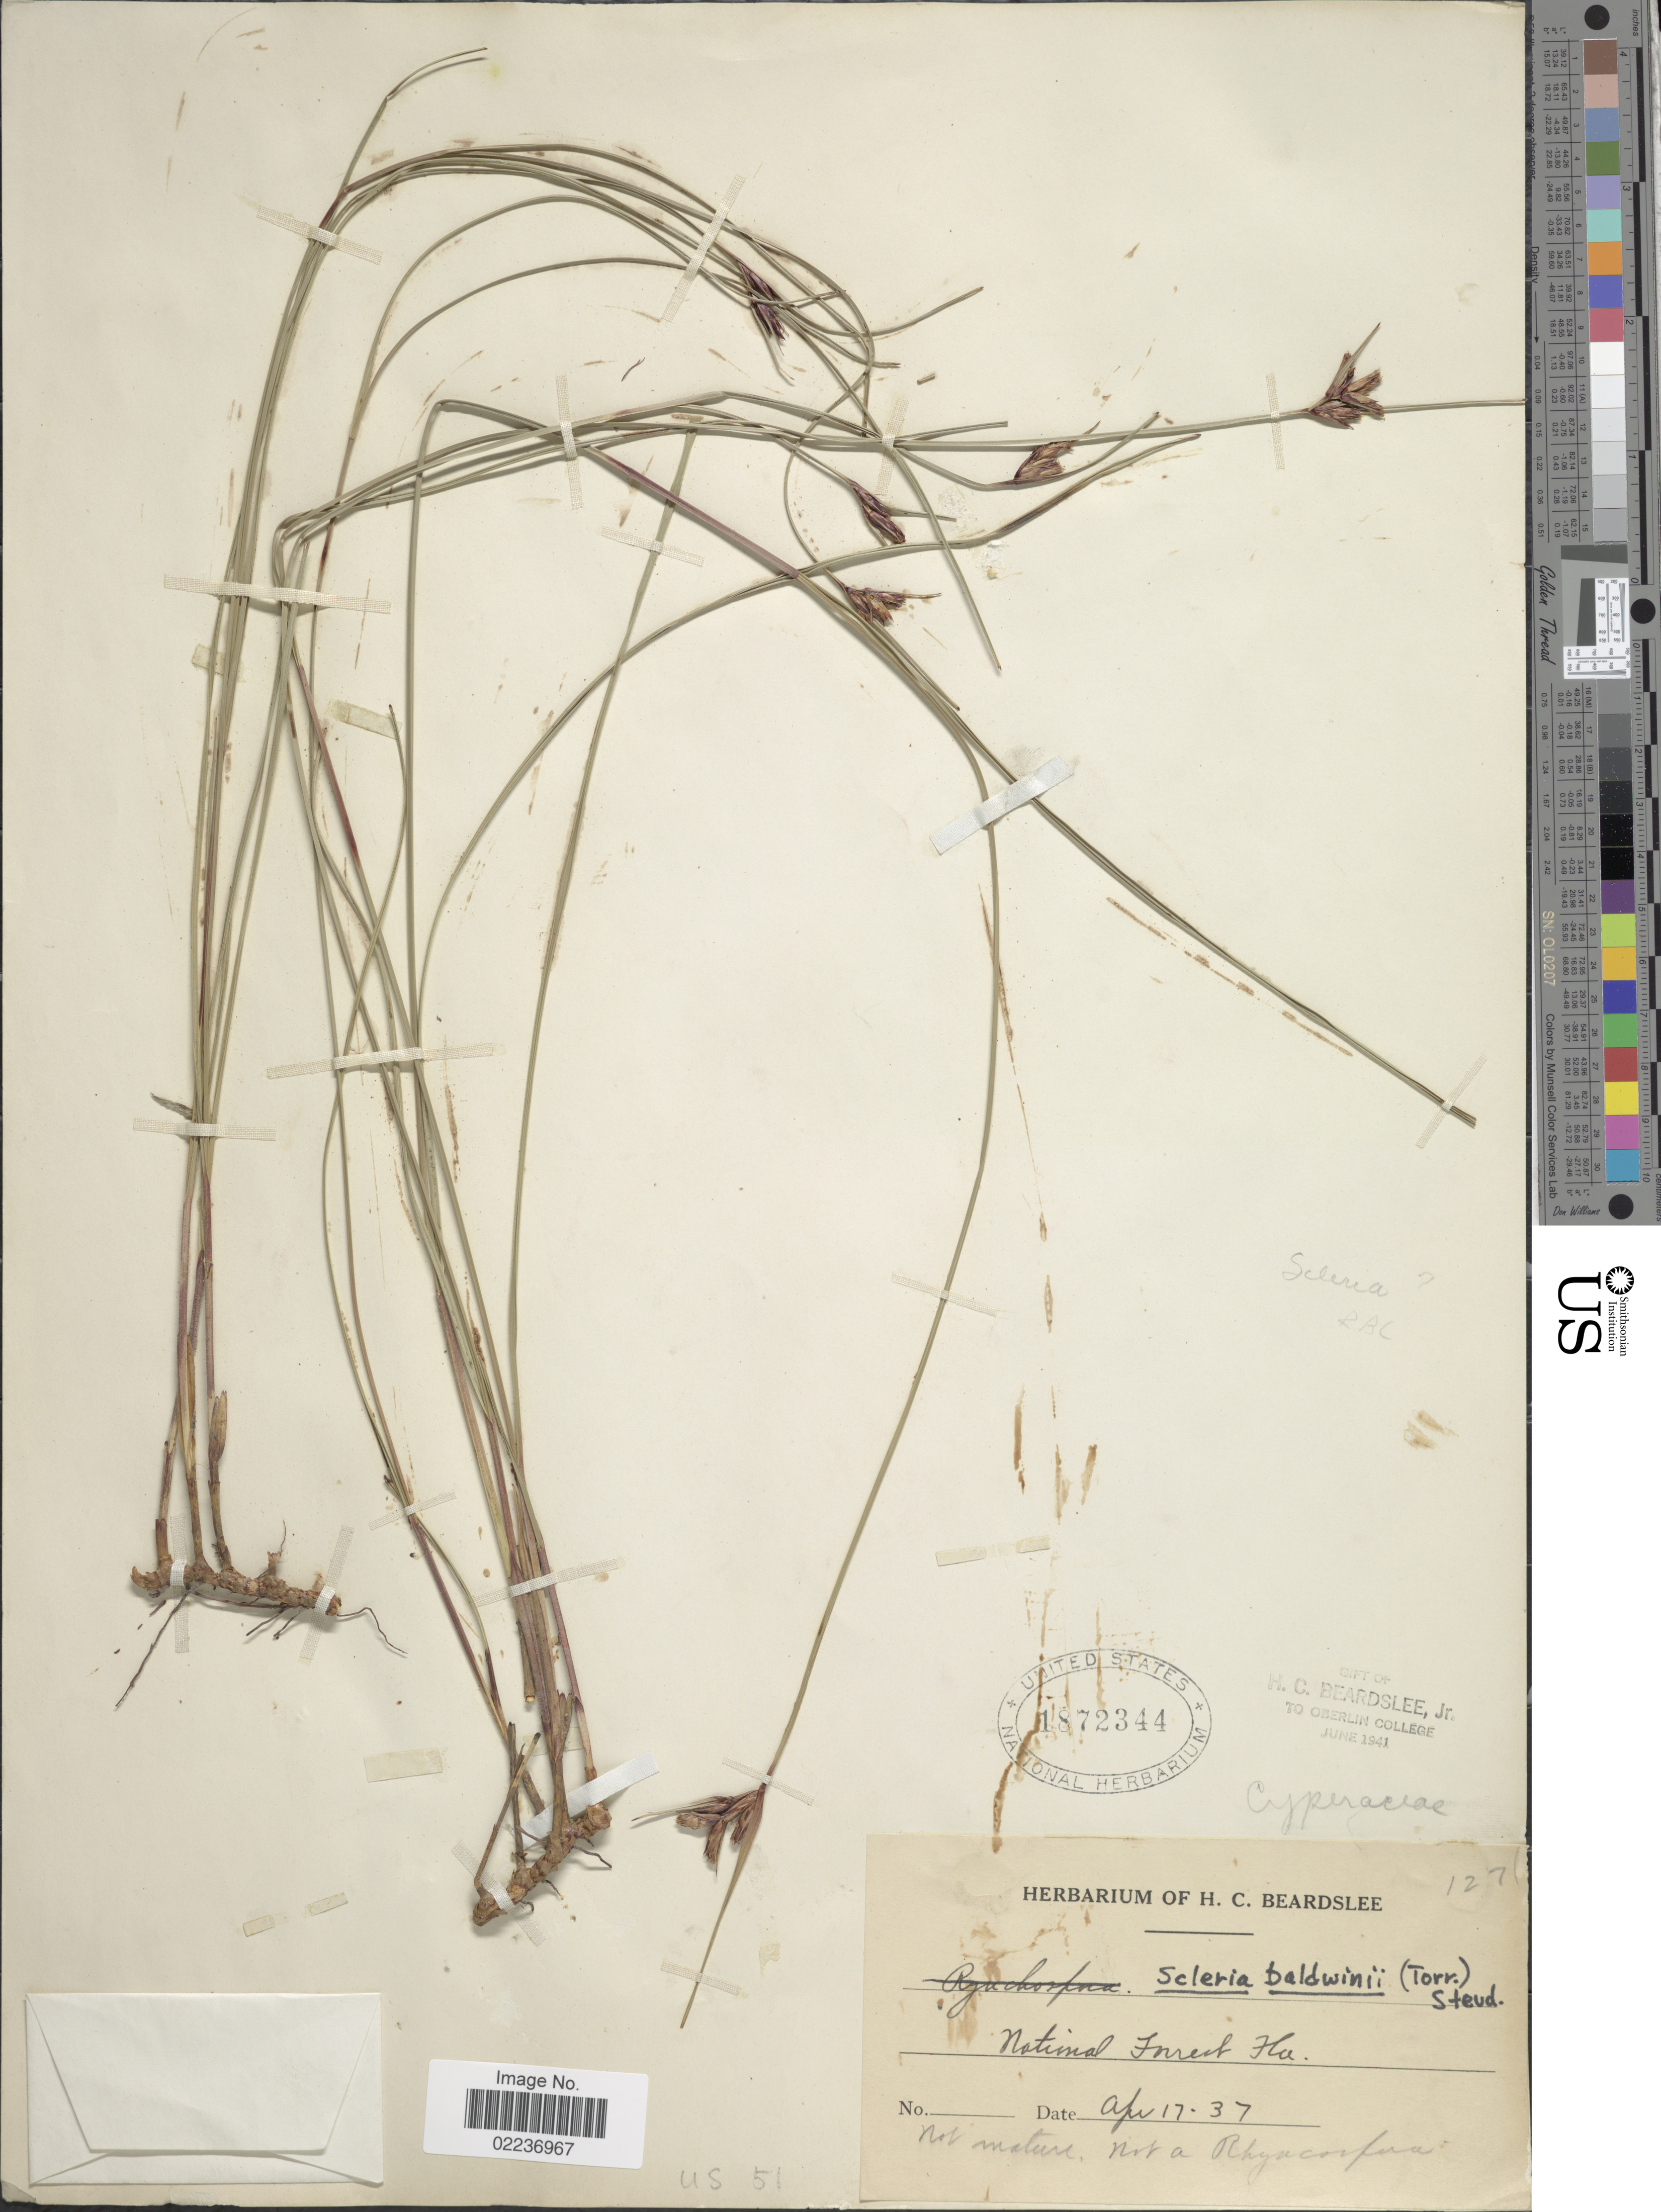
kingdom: Plantae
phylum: Tracheophyta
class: Liliopsida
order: Poales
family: Cyperaceae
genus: Scleria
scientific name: Scleria baldwinii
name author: (Torr.) Steud.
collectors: ex herb. H. C. Beardslee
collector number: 1271?*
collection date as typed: Transcribed d/m/y: 17/4/37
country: United States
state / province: Florida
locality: National Forest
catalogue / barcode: US 1872344